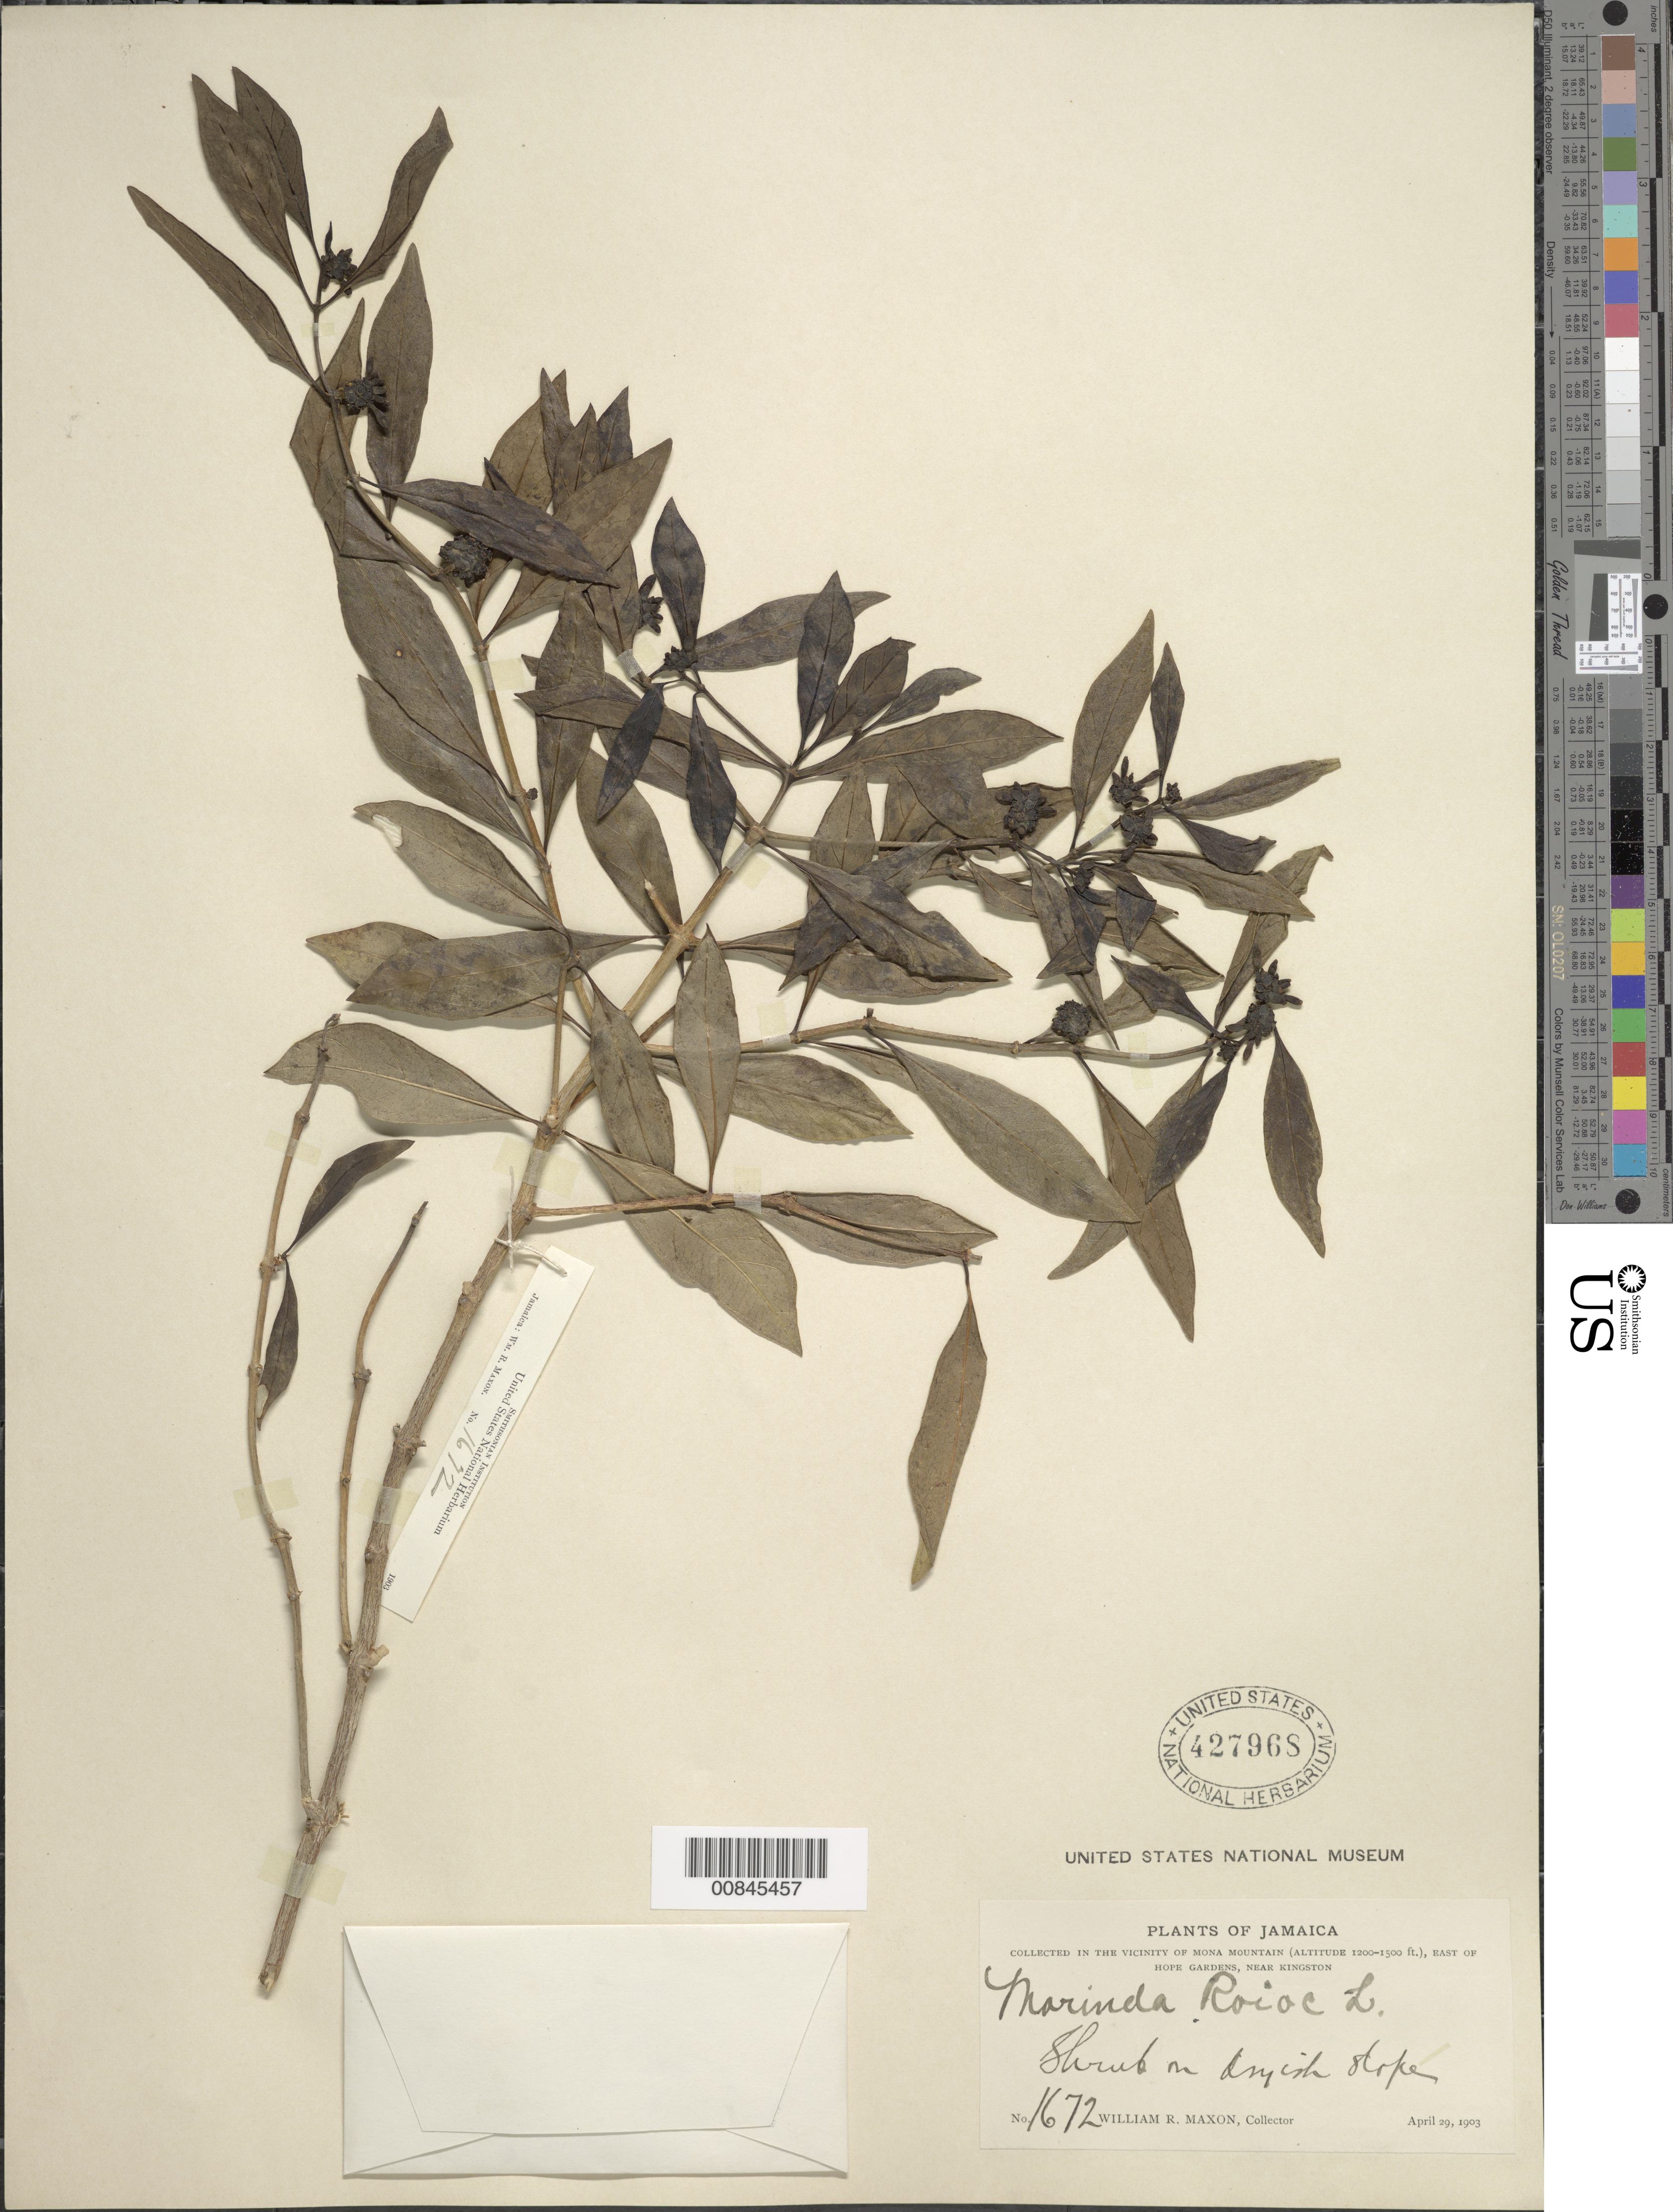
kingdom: Plantae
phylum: Tracheophyta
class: Magnoliopsida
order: Gentianales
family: Rubiaceae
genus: Morinda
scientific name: Morinda royoc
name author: L.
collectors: W. R. Maxon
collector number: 1672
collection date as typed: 29 Apr 1903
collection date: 1903-04-29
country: Jamaica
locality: In the vicinity of Mona Mountain, east of Hope Gardens, near Kingston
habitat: Dry slopes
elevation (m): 366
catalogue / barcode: US 427968